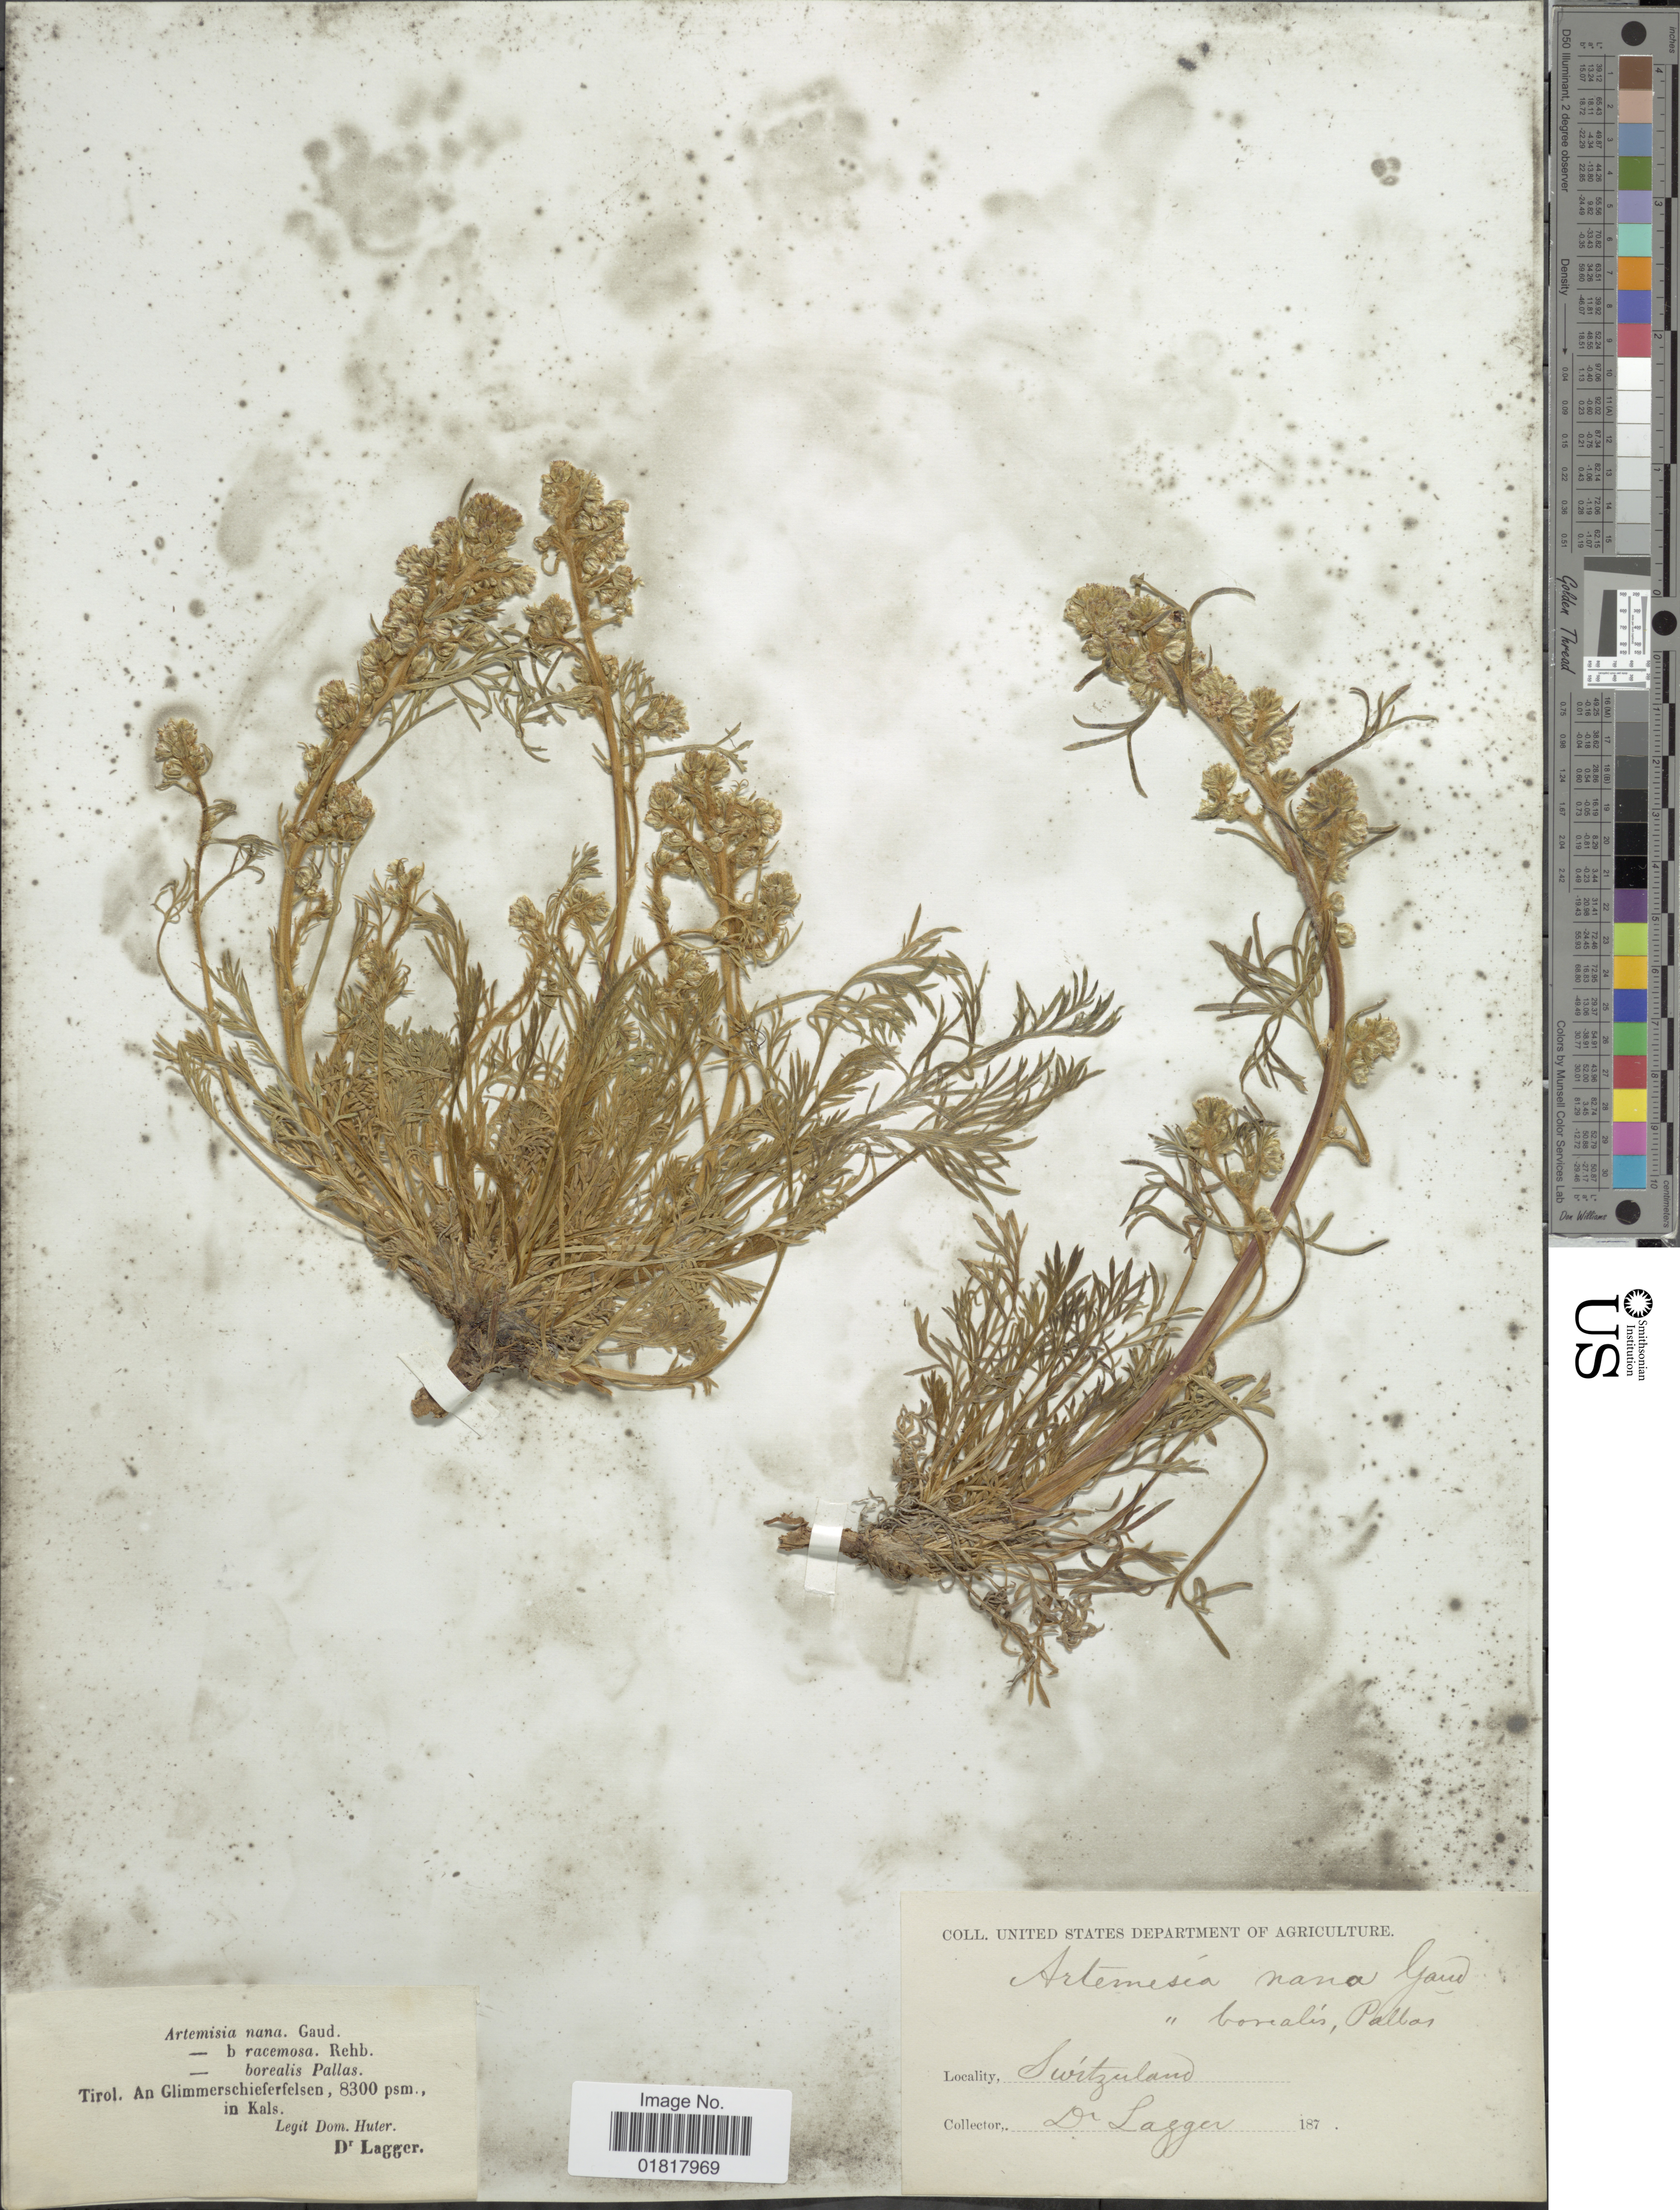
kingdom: Plantae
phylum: Tracheophyta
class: Magnoliopsida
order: Asterales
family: Asteraceae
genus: Artemisia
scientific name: Artemisia nana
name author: L.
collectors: D. Huter & F. J. Lagger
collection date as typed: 187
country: Austria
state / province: Tirol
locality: An Glimmerschieferfelsen in Kals.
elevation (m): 2530